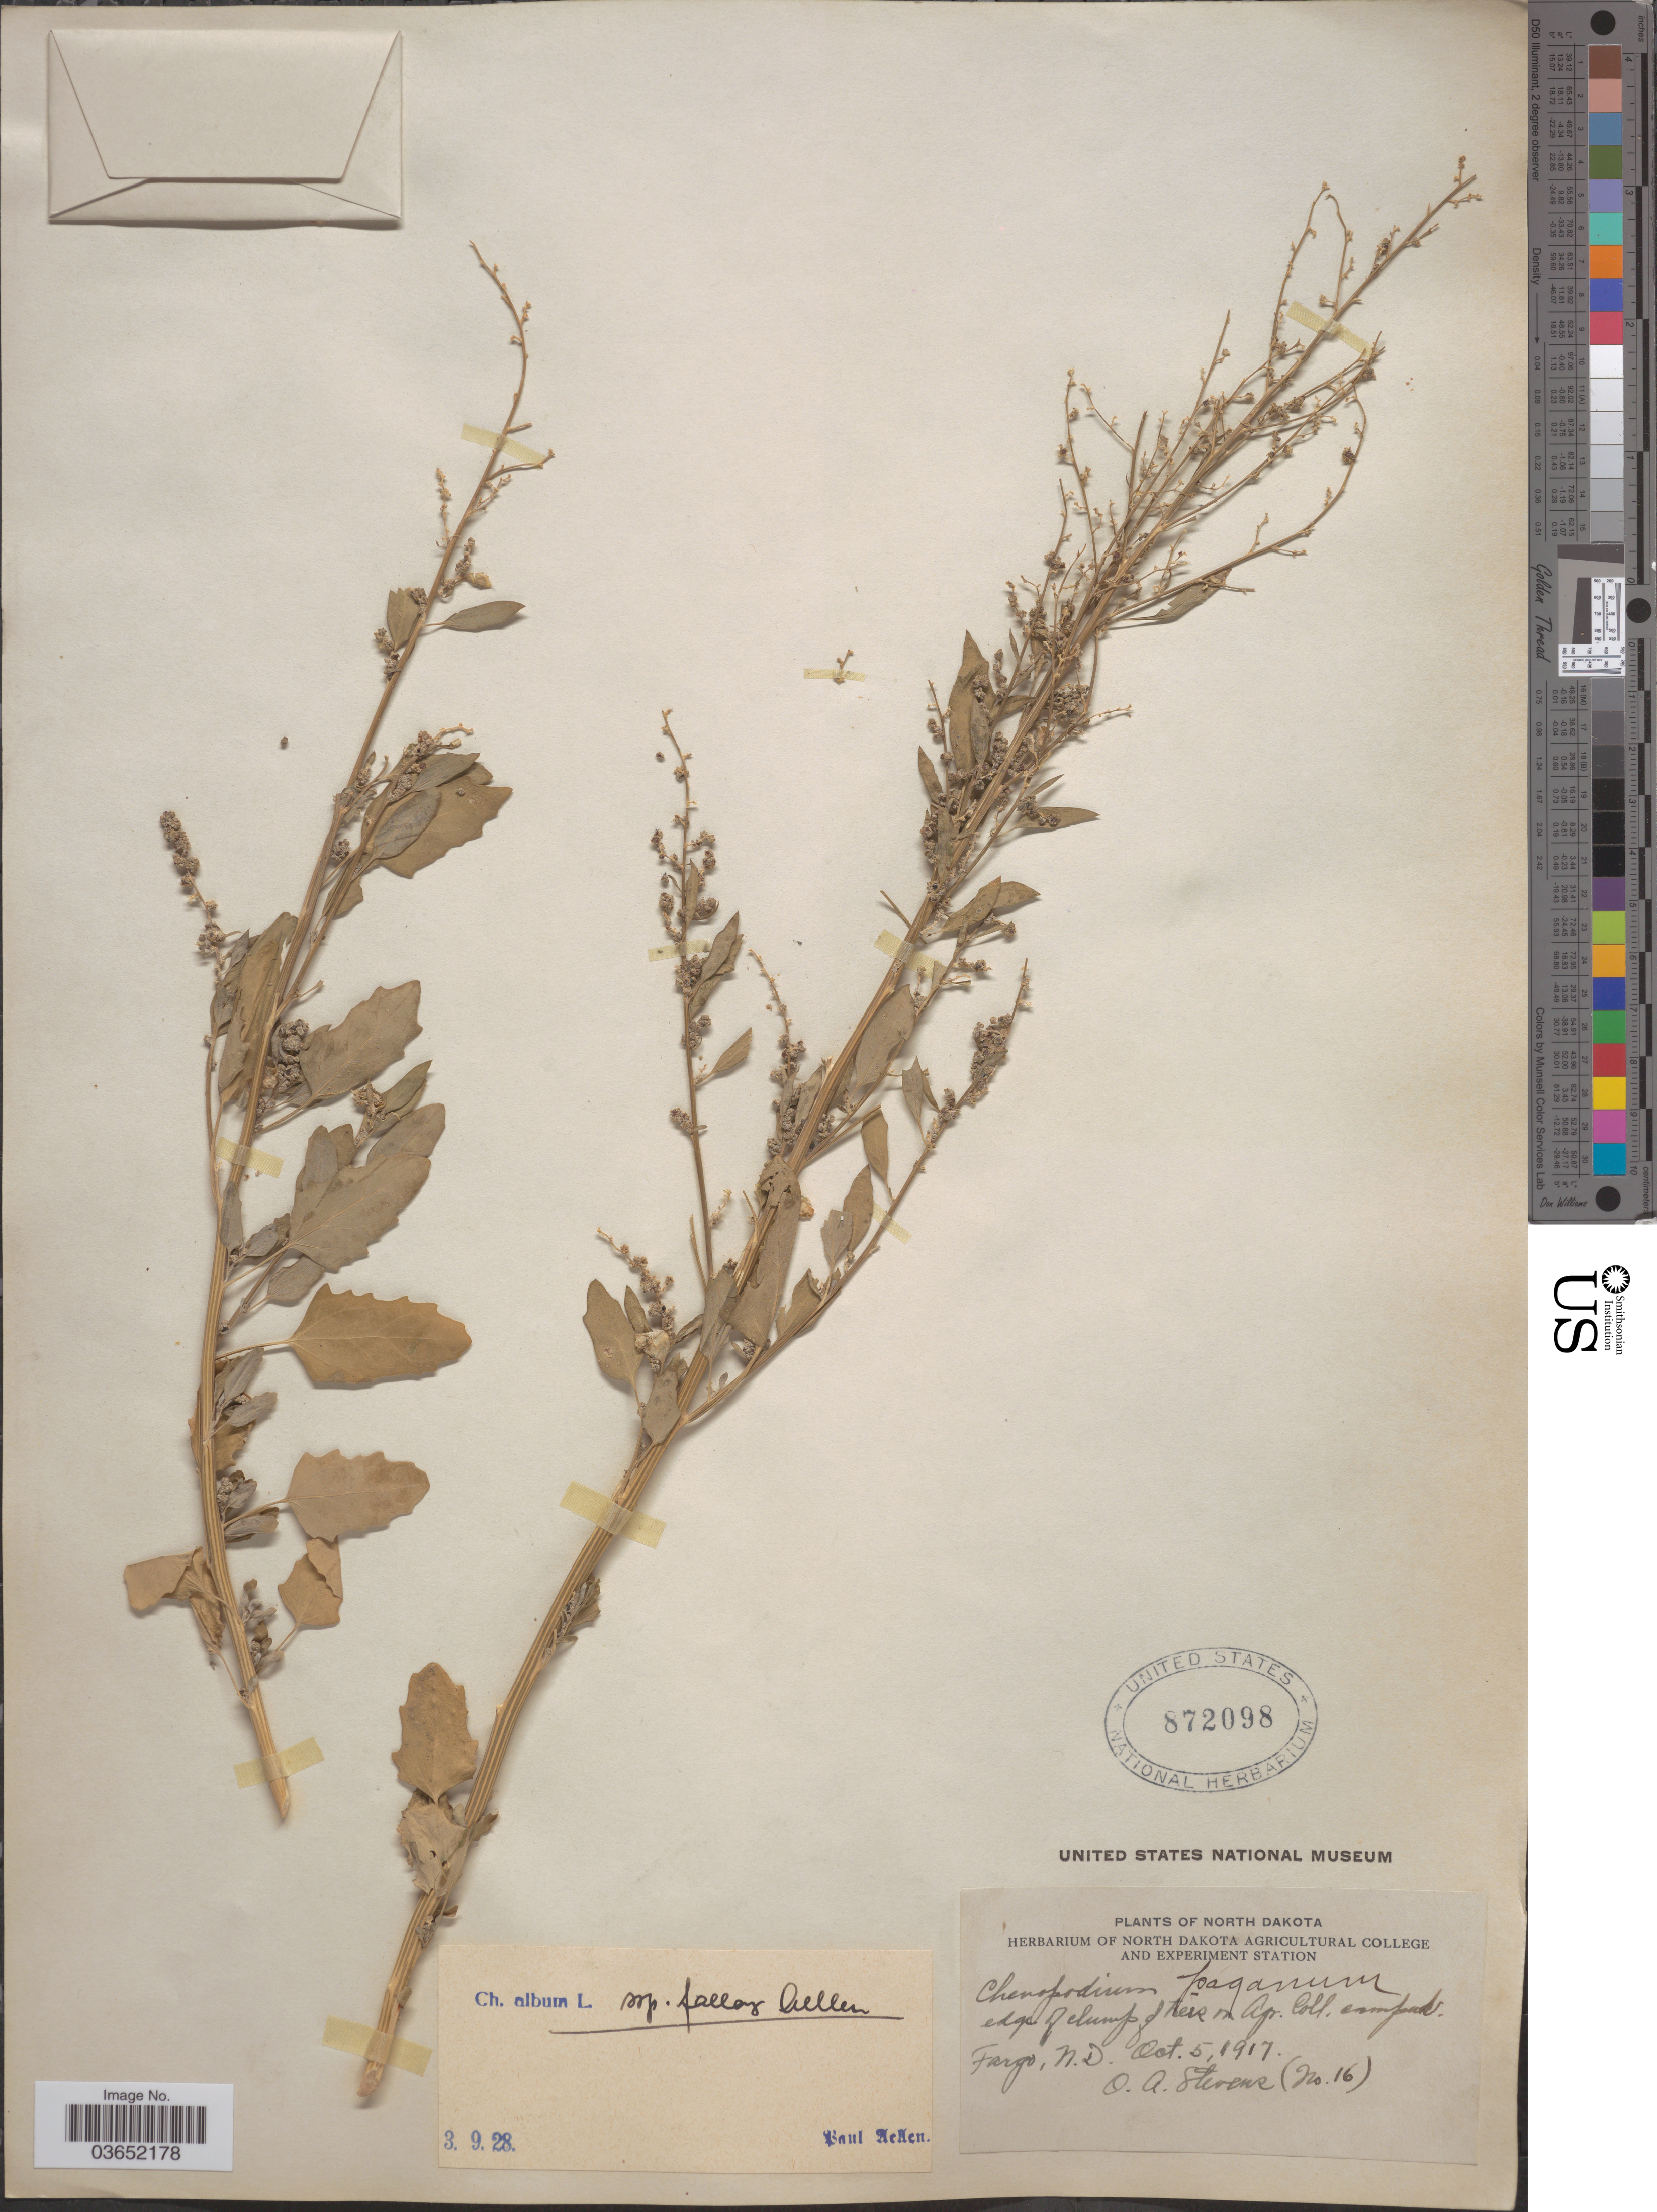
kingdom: Plantae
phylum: Tracheophyta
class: Magnoliopsida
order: Caryophyllales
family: Amaranthaceae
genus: Chenopodium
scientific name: Chenopodium album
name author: L.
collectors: O. A. Stevens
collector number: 16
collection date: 1917-10-05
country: United States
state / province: North Dakota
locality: Agr. Coll. [unsure placement] Fargo.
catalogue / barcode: US 872098